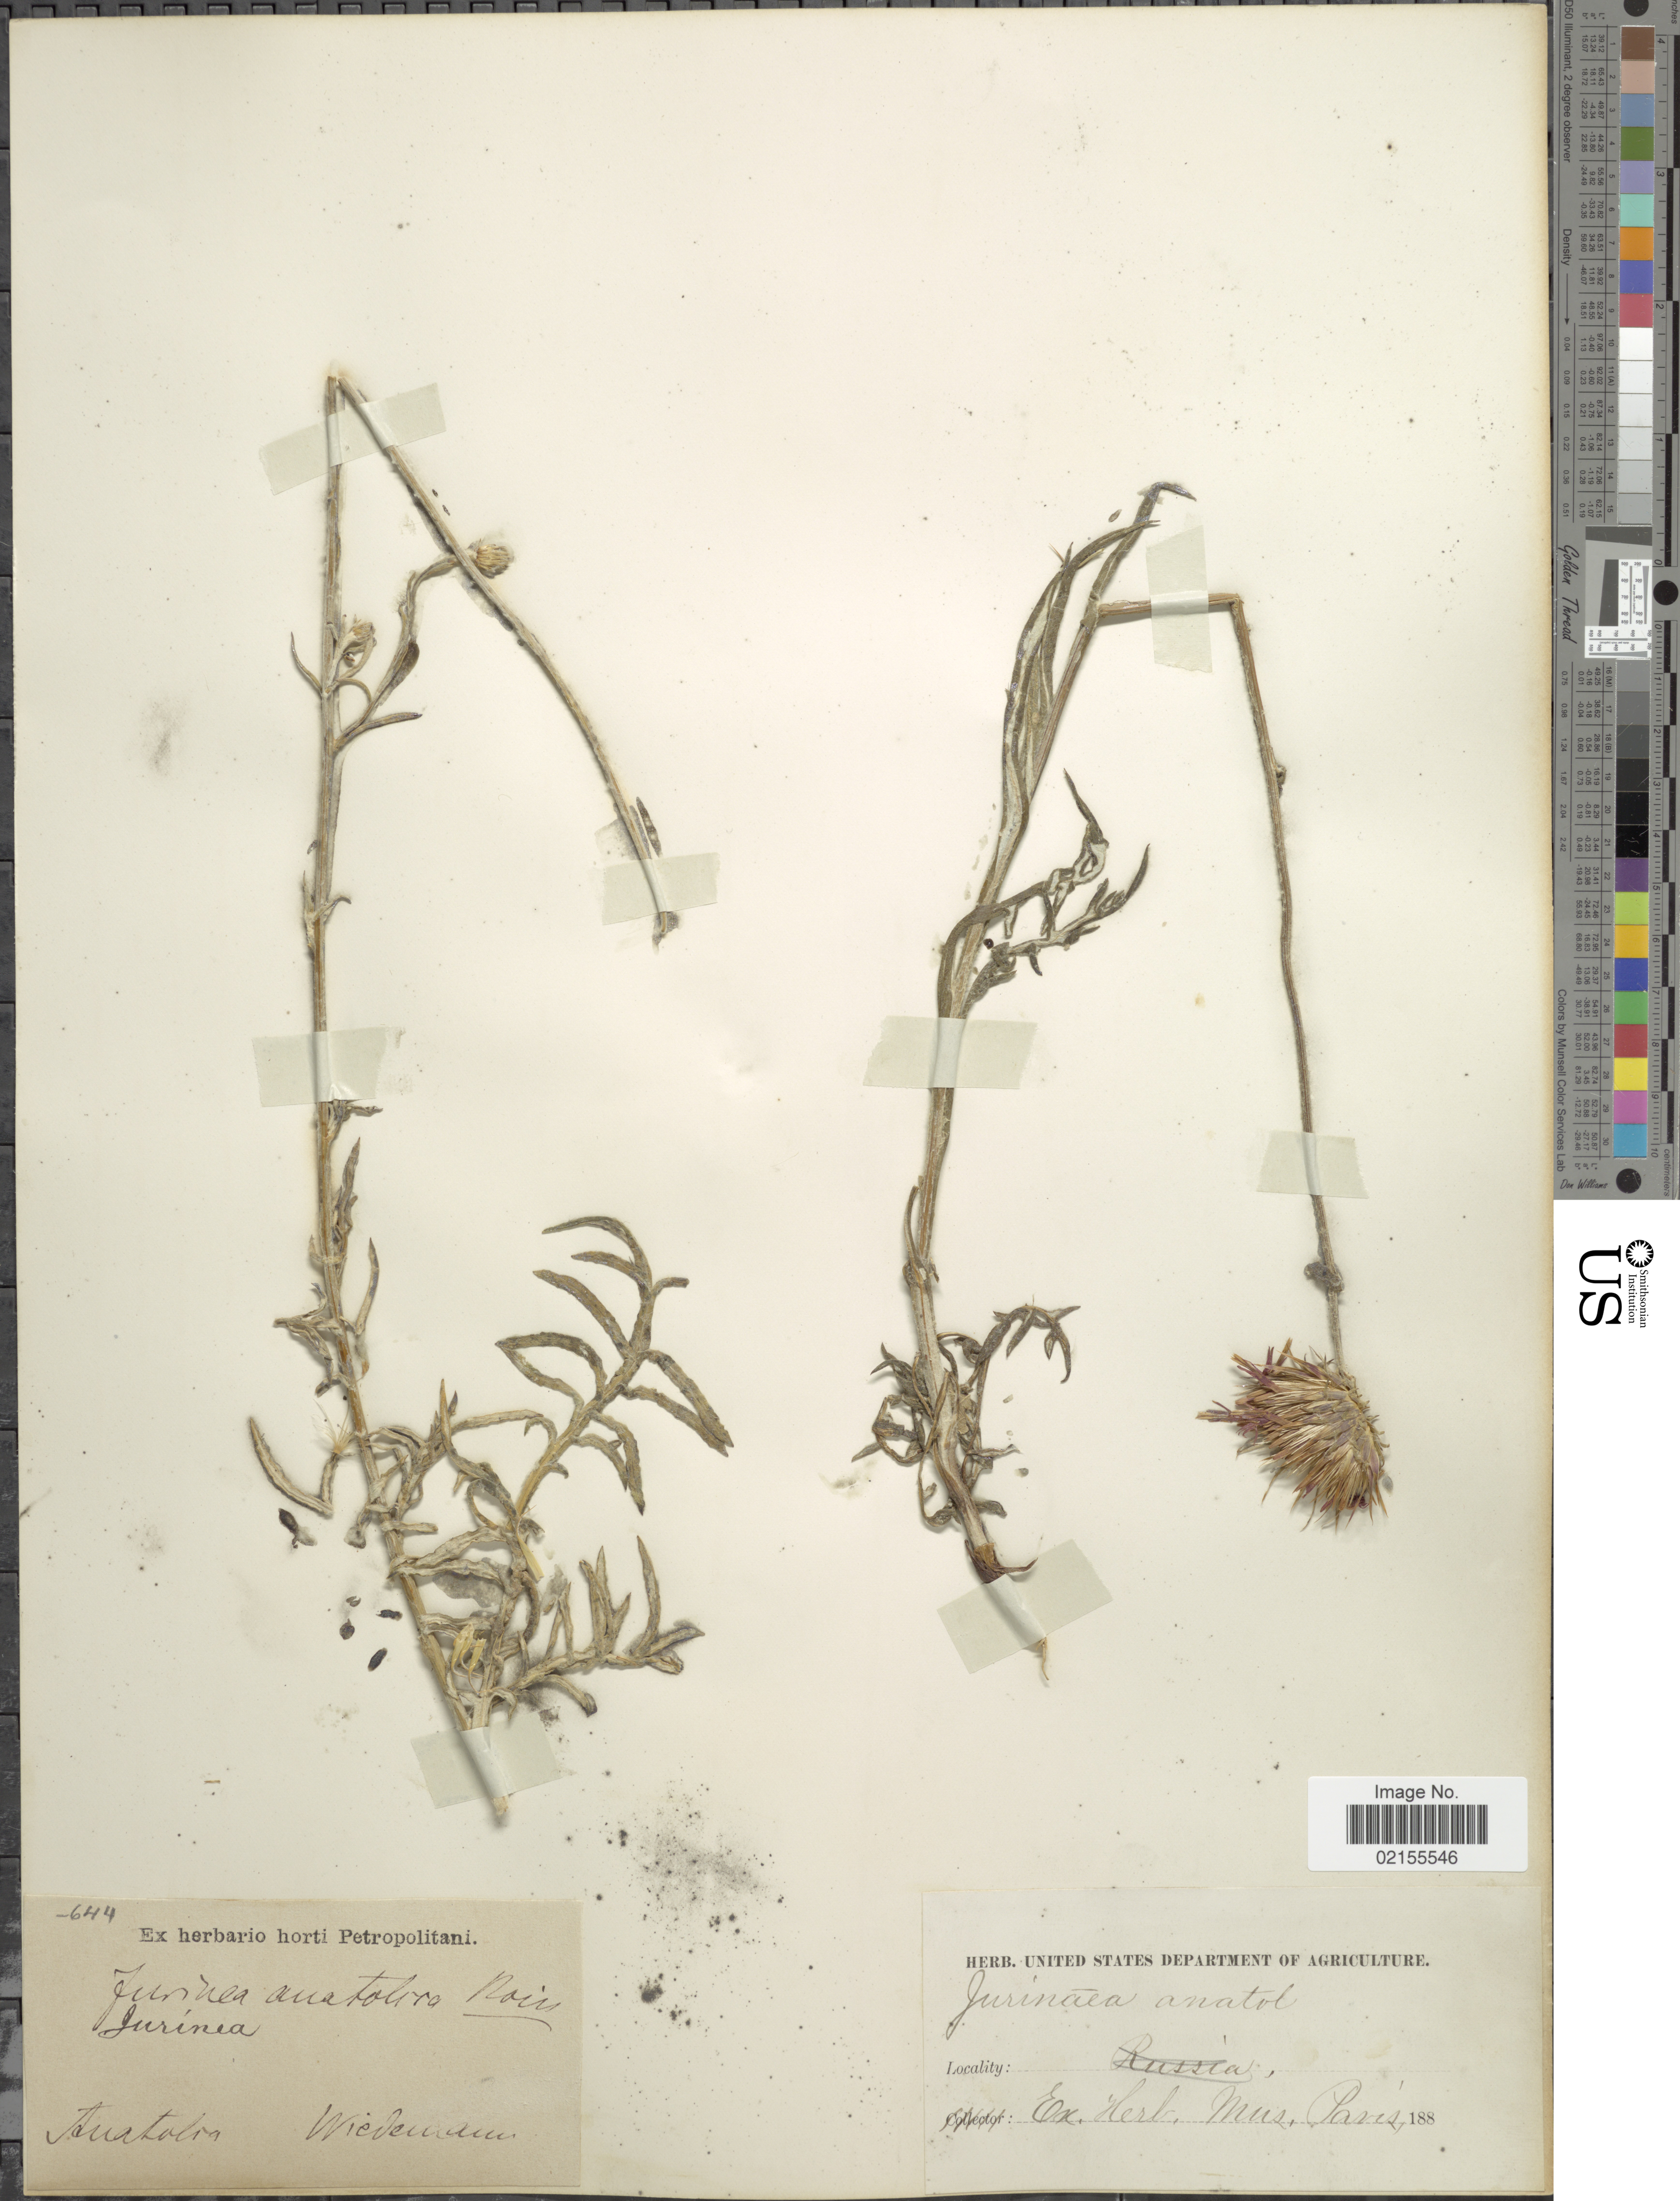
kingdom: Plantae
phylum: Tracheophyta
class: Magnoliopsida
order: Asterales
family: Asteraceae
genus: Jurinea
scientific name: Jurinea consanguinea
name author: DC.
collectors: -. Wiedermann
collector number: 644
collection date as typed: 188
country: Turkey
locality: Anatolia